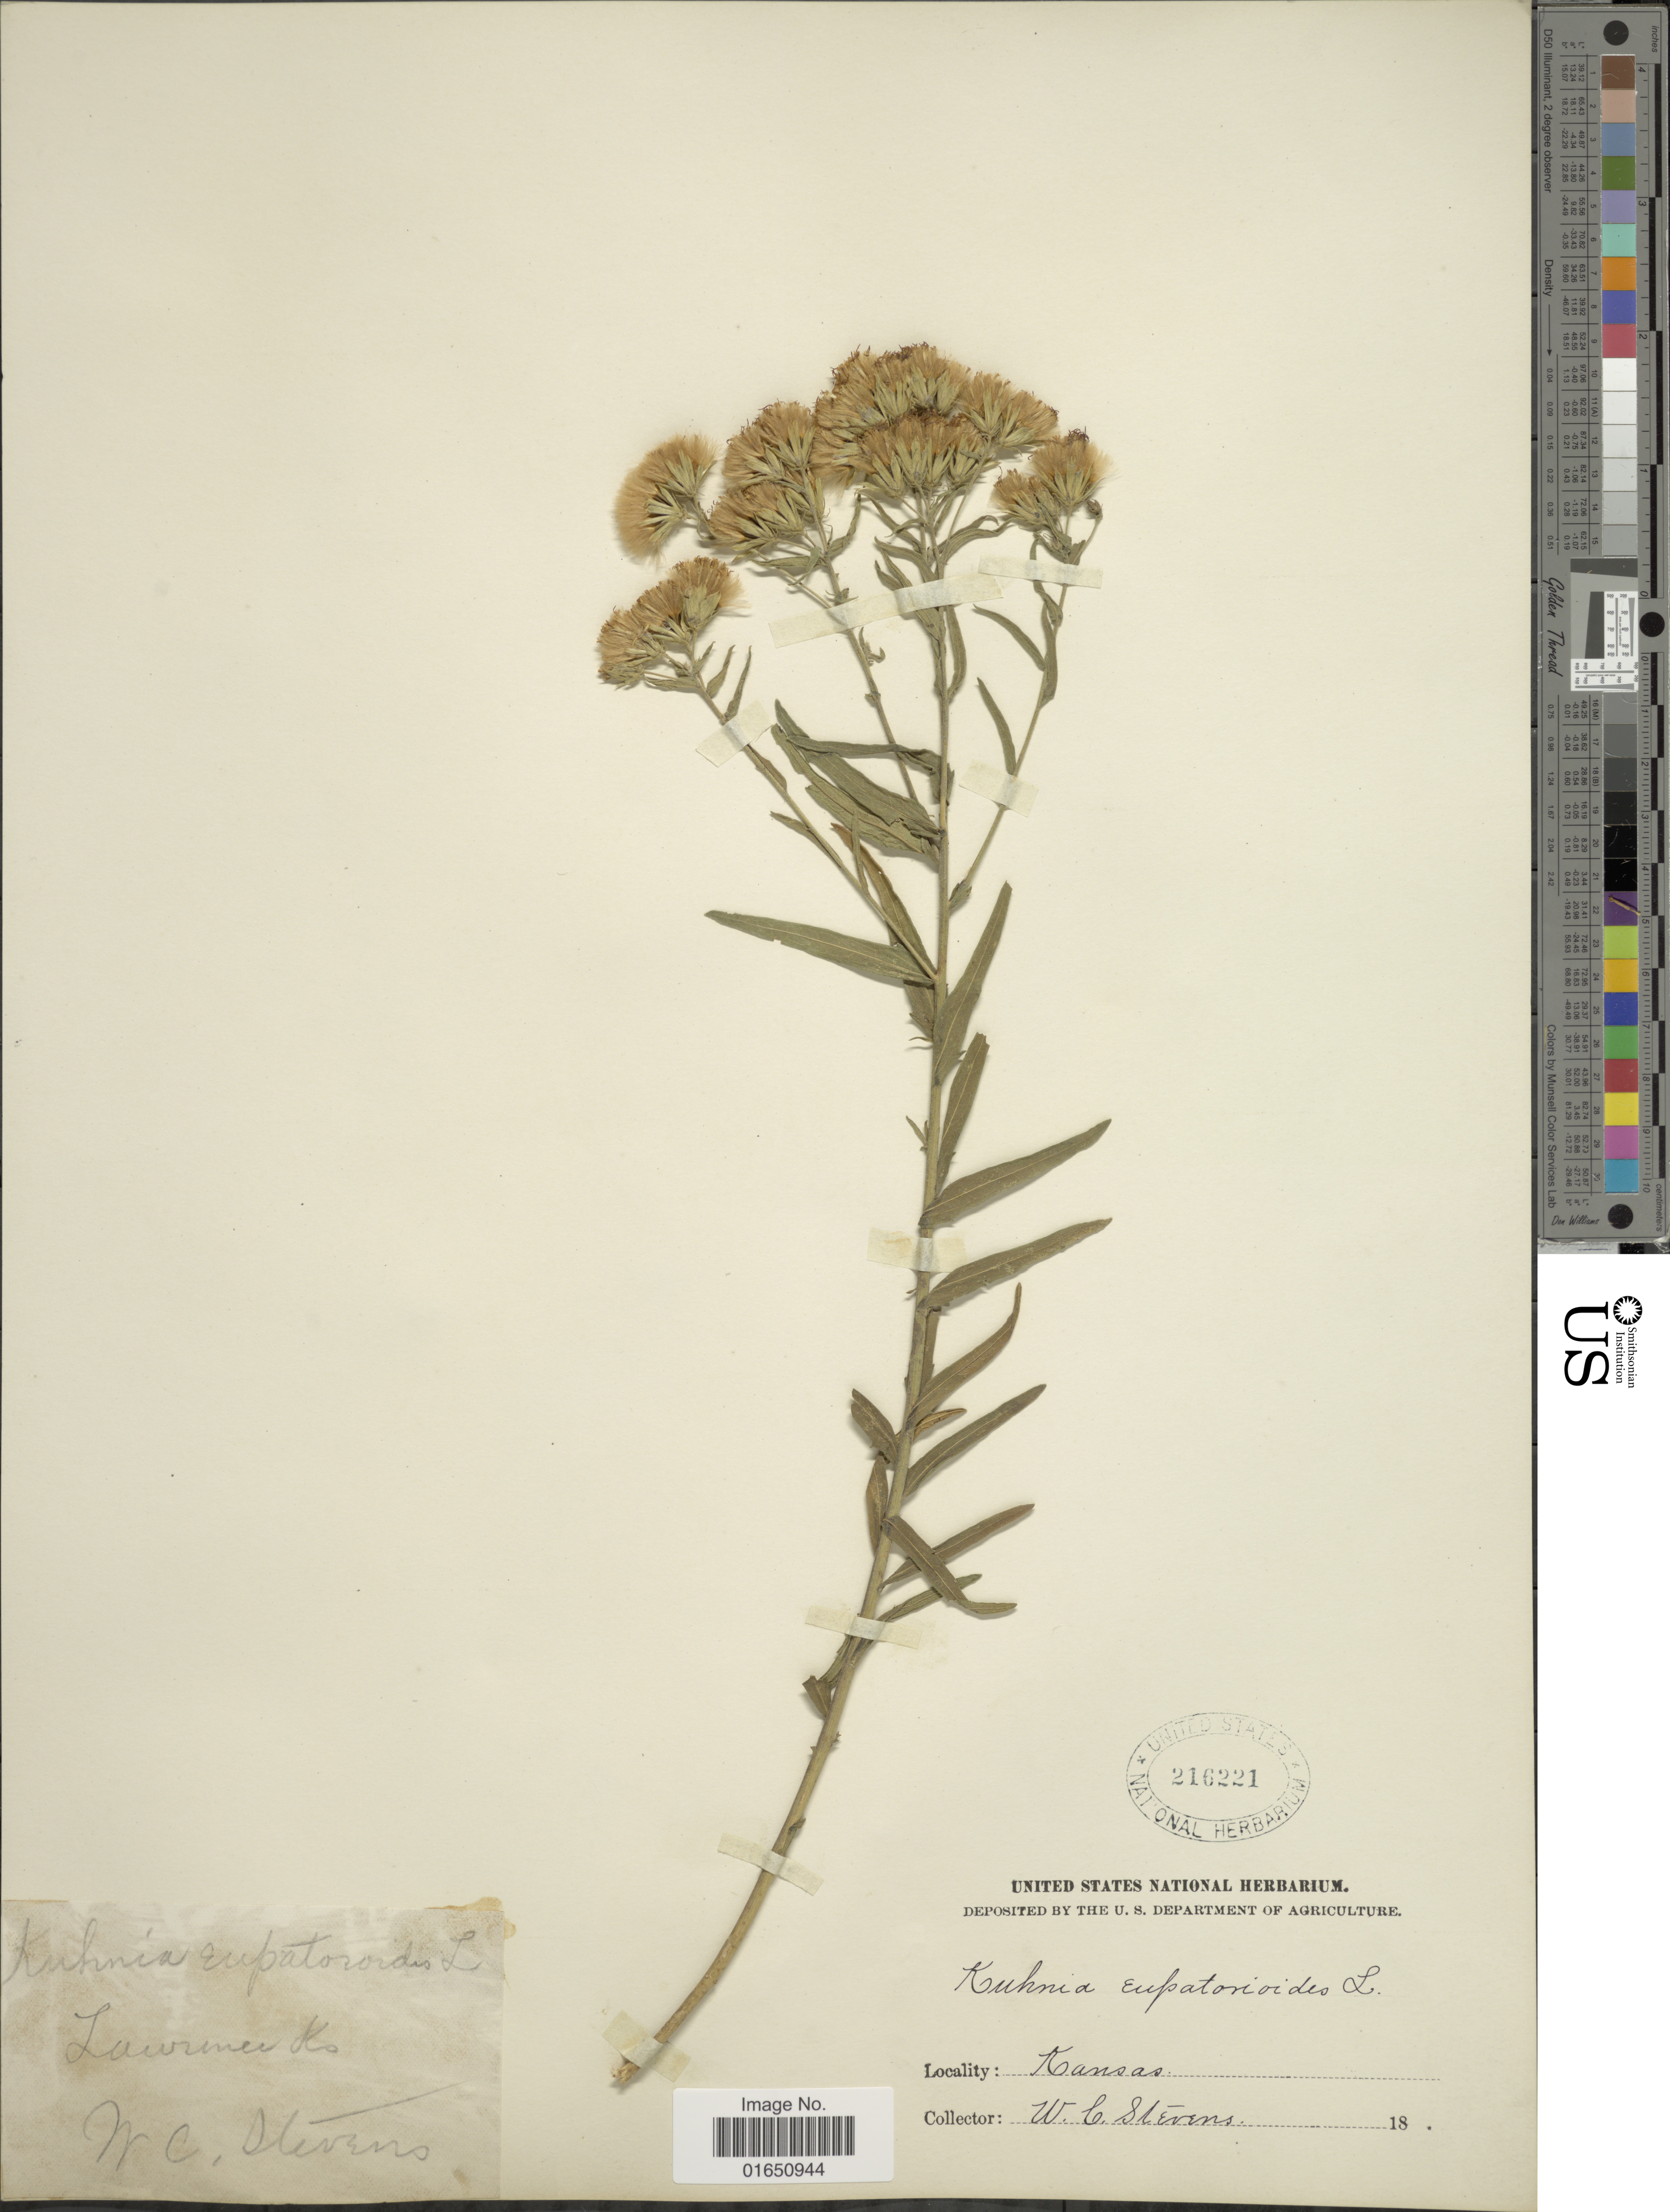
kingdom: Plantae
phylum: Tracheophyta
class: Magnoliopsida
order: Asterales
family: Asteraceae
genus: Brickellia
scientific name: Brickellia eupatorioides var. corymbulosa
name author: (Torr. & A. Gray) Shinners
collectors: W. C. Stevens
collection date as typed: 18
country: United States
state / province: Kansas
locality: Lawrence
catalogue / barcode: US 216221